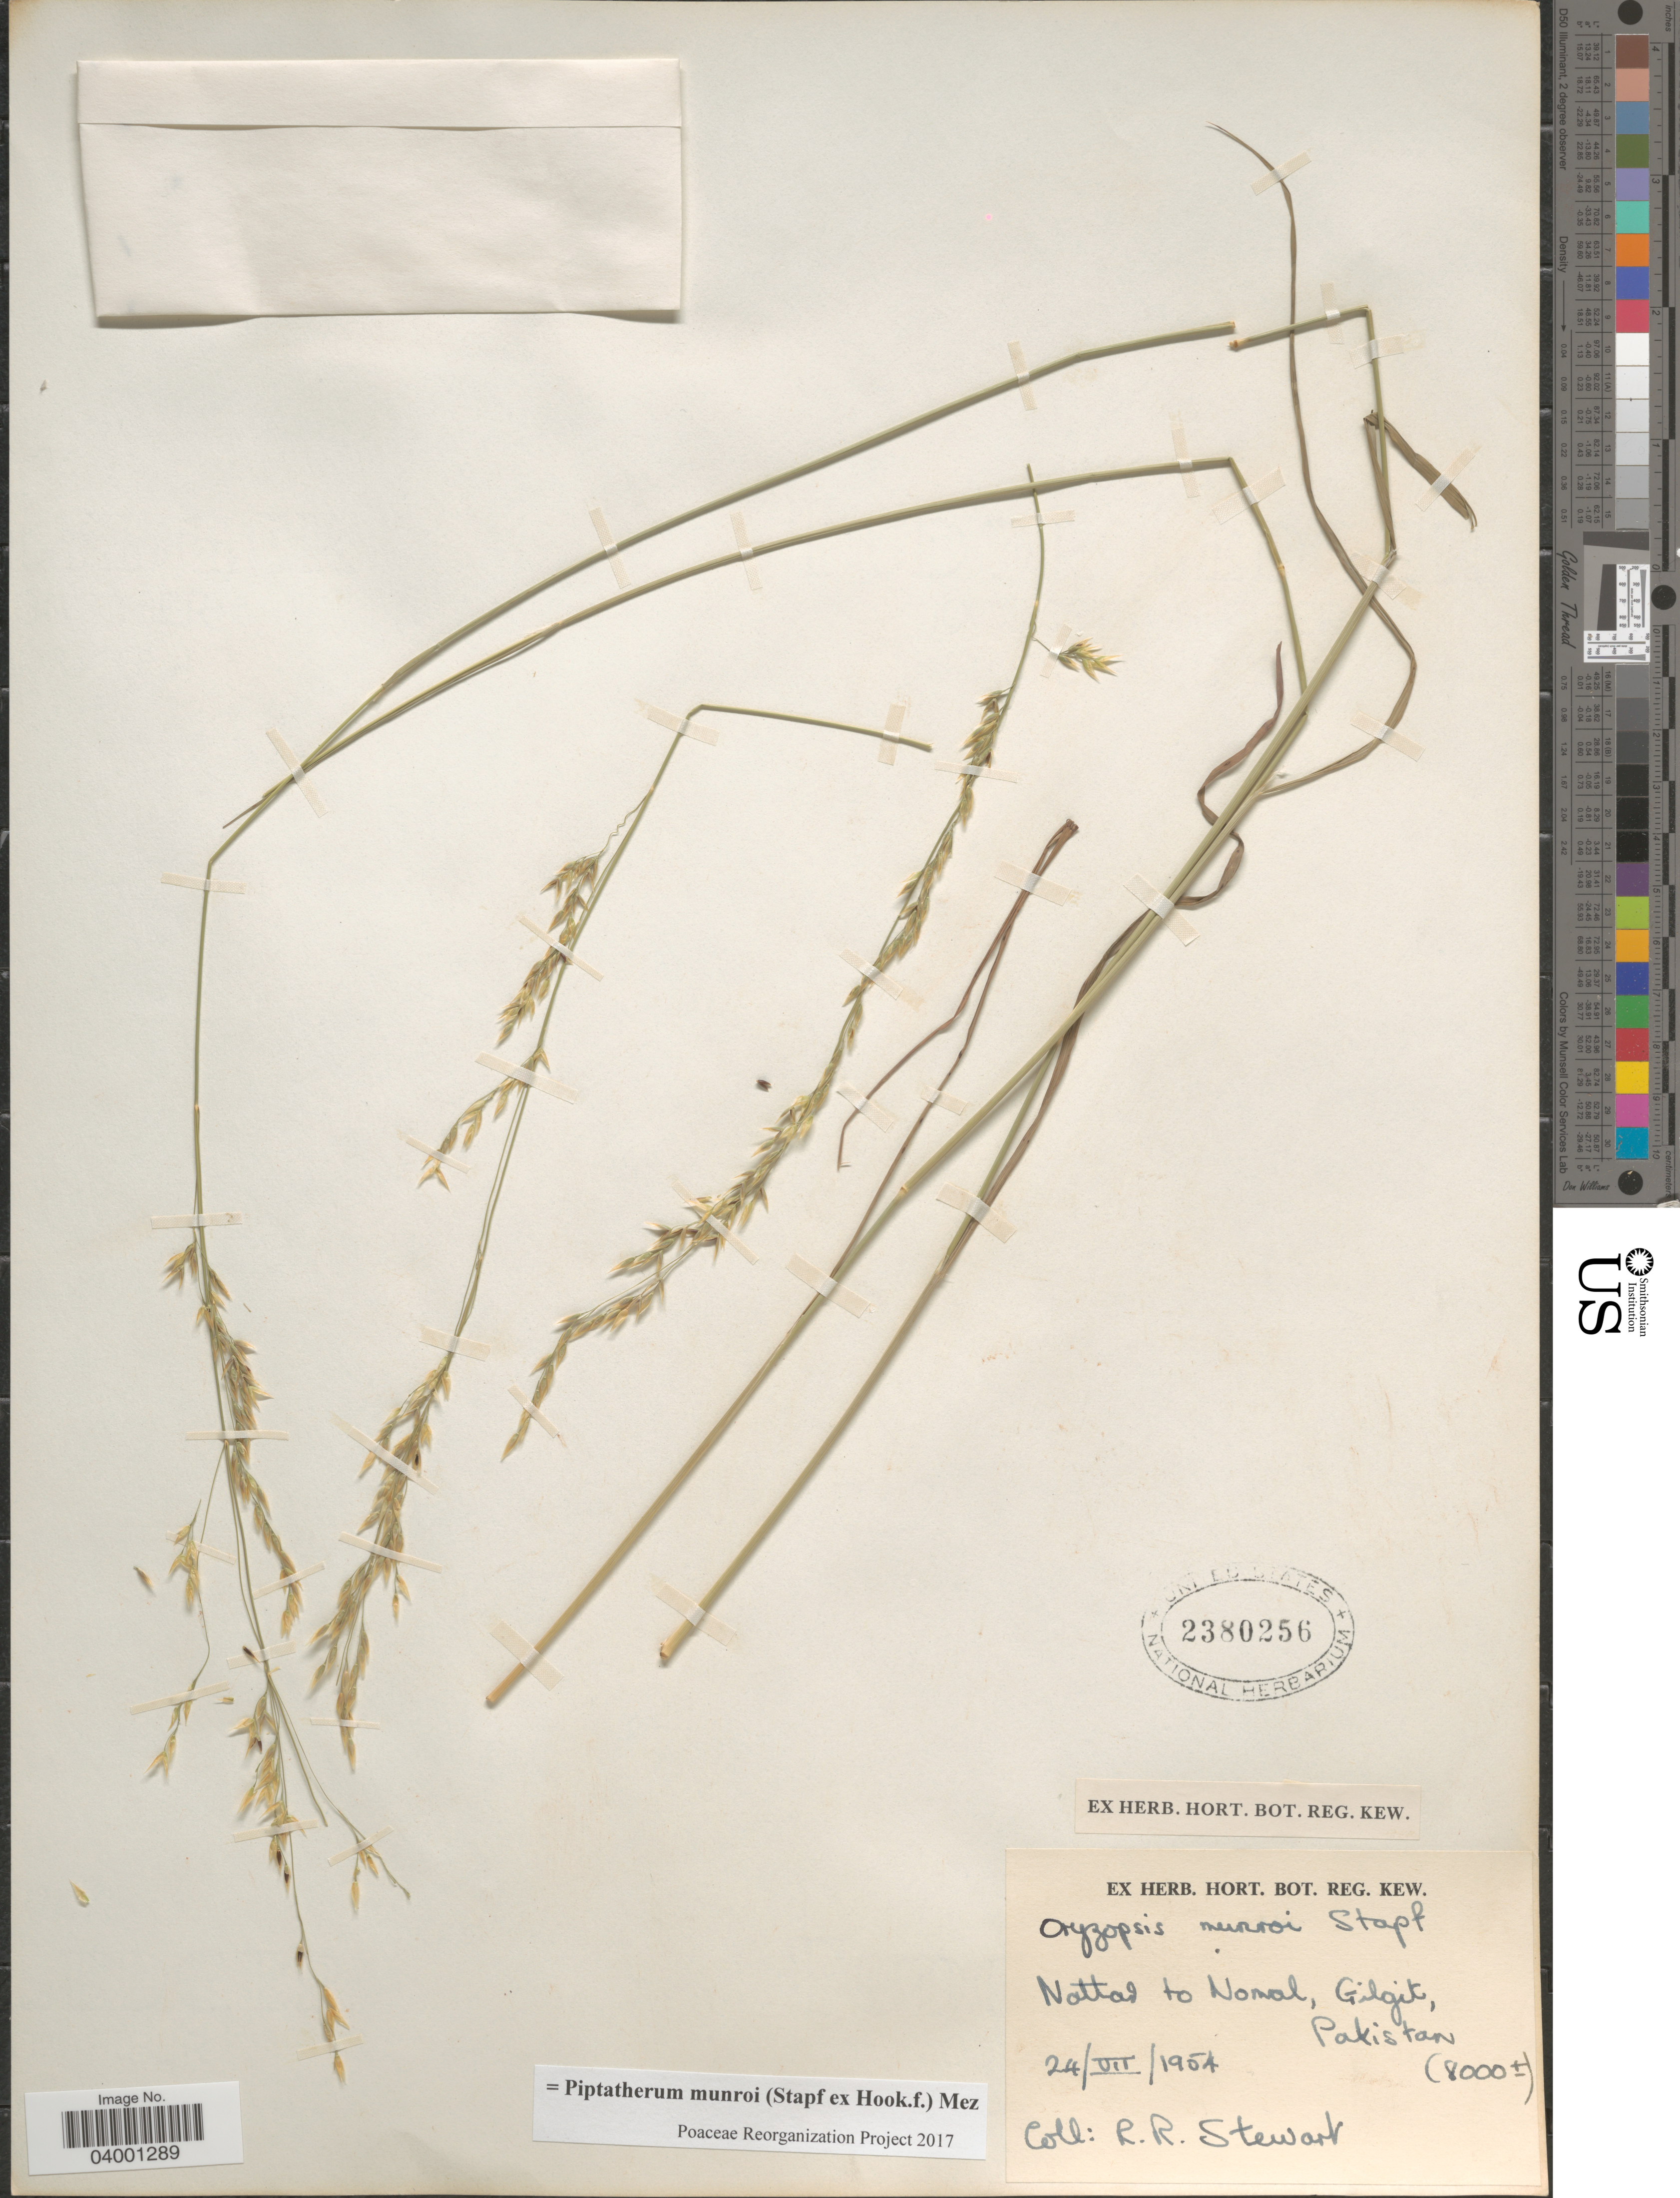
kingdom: Plantae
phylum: Tracheophyta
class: Liliopsida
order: Poales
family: Poaceae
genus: Piptatherum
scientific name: Piptatherum munroi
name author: (Stapf) Mez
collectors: R. Stewart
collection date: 1954-07-24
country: Pakistan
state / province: Gilgit-Baltistan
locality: Nattad [interpreted] to Nomal, Gilgit.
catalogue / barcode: US 2380256